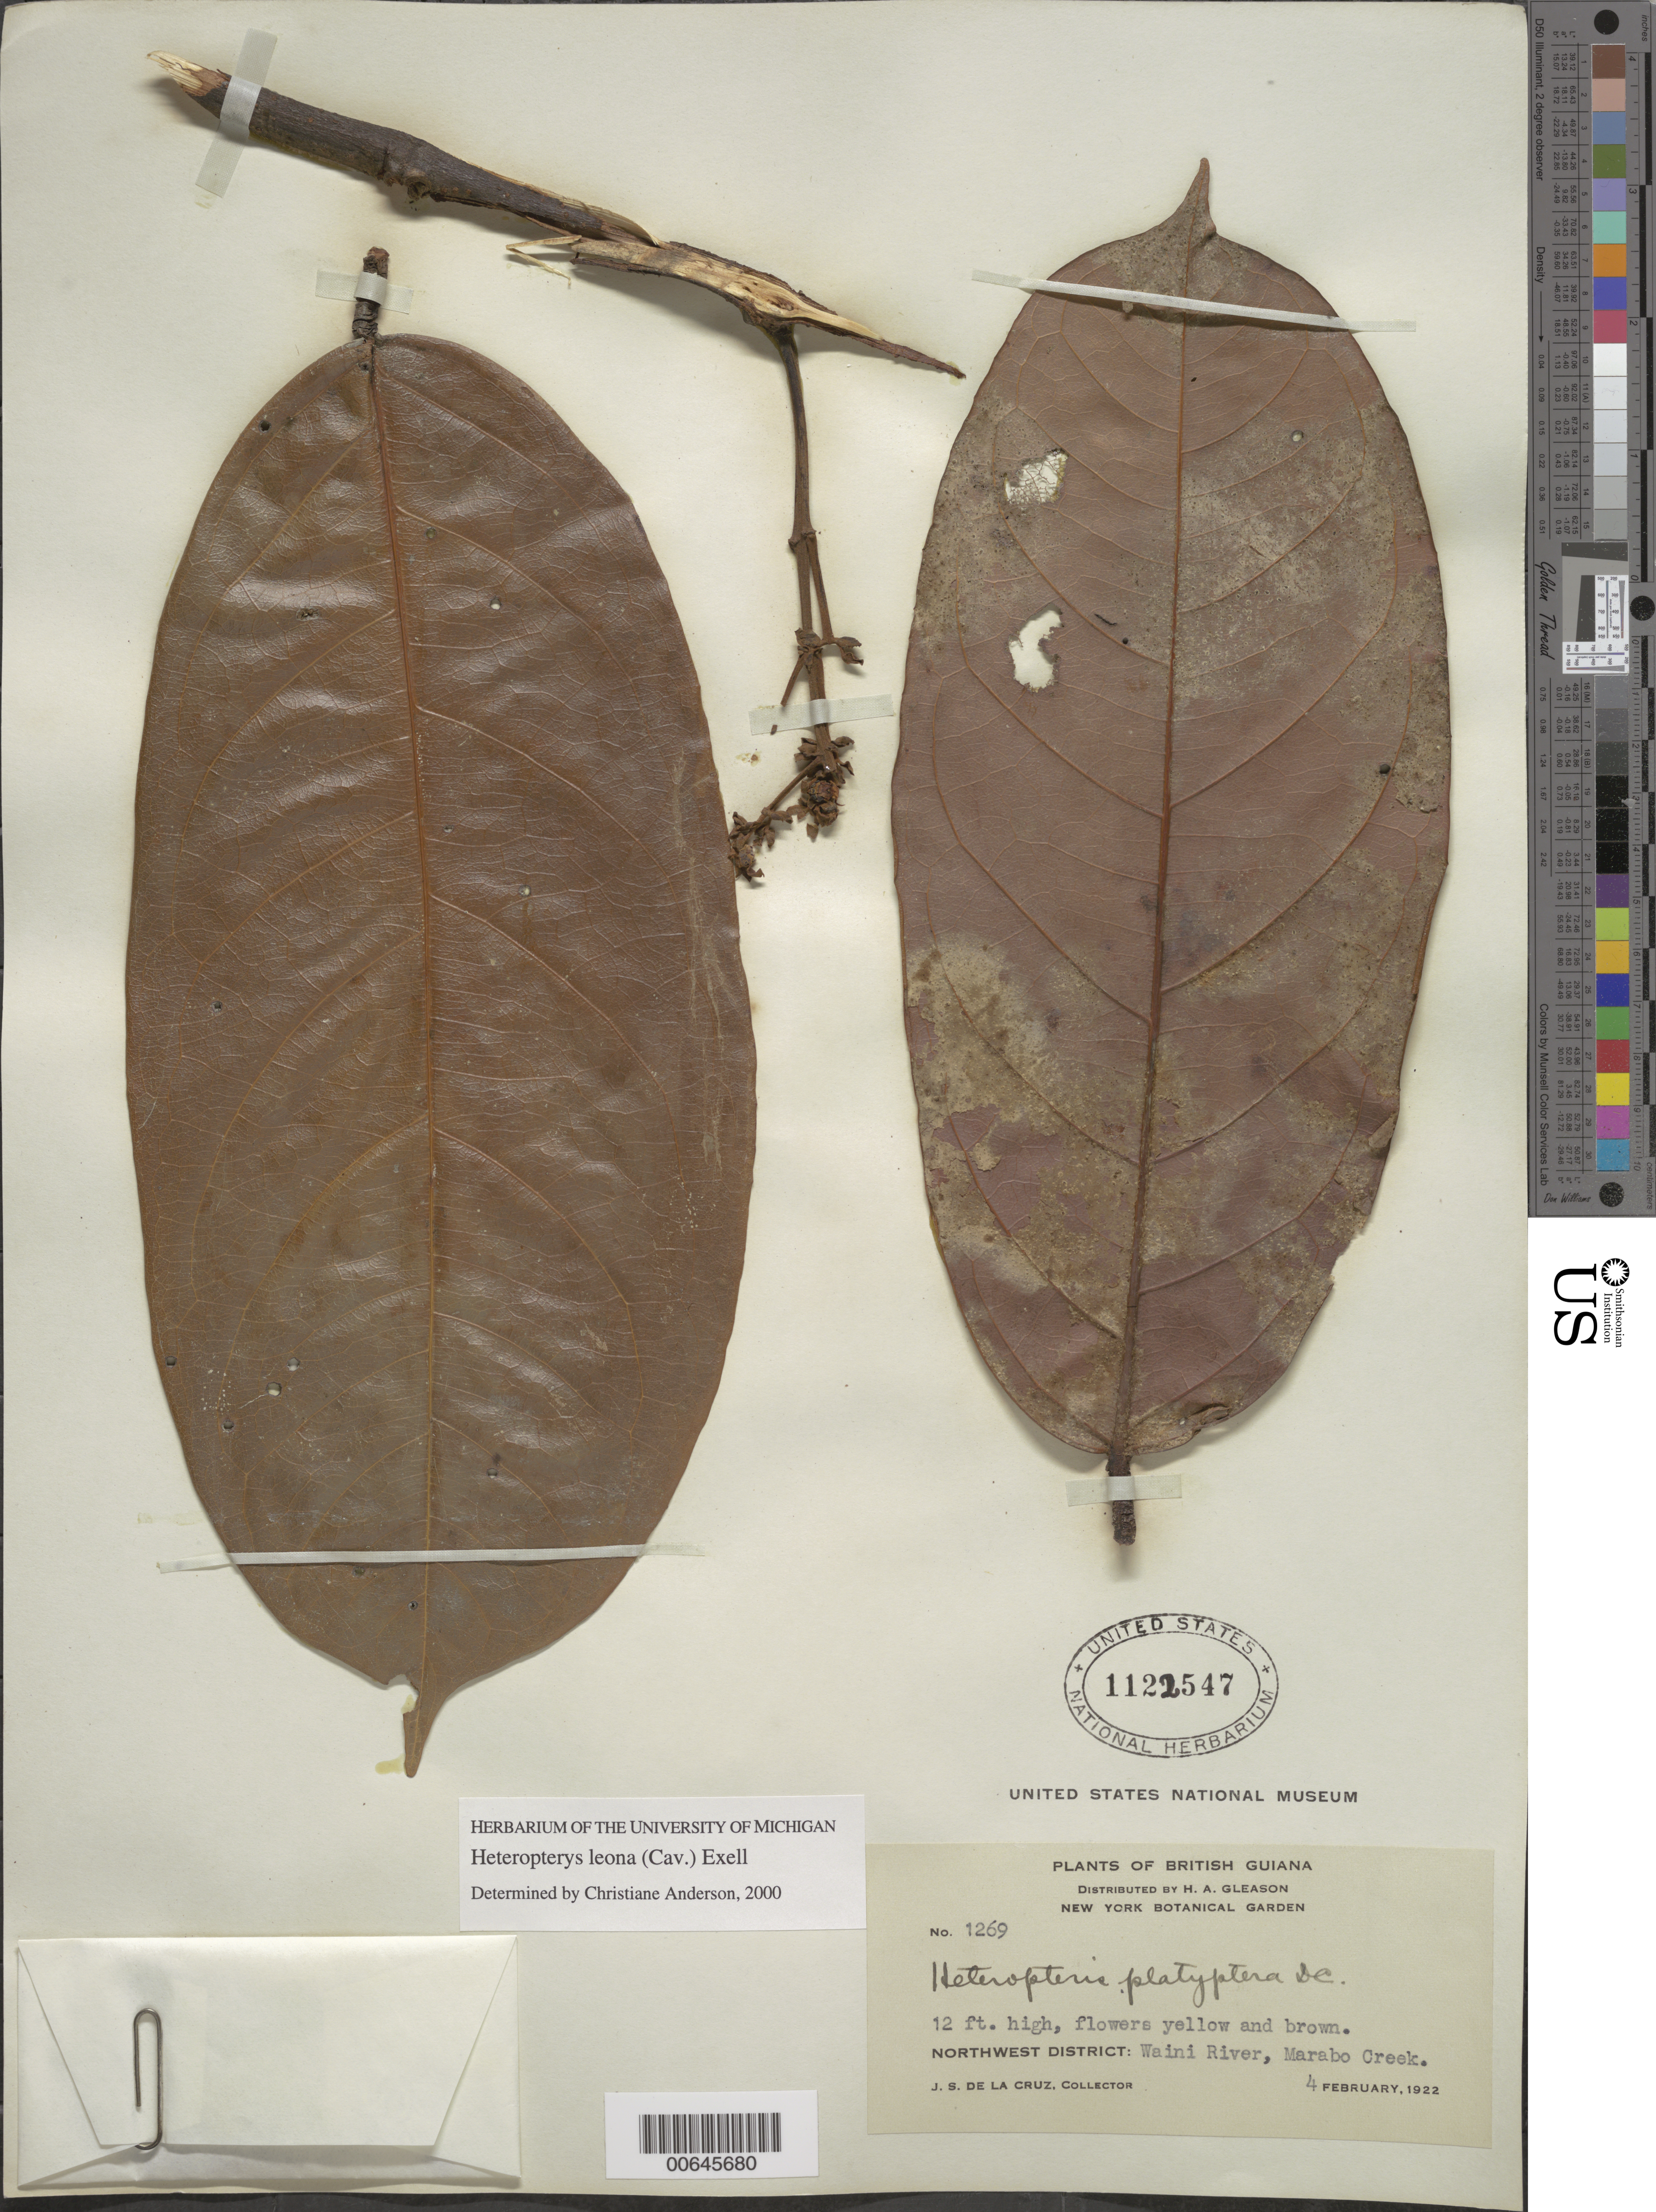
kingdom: Plantae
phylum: Tracheophyta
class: Magnoliopsida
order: Malpighiales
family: Malpighiaceae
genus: Heteropterys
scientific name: Heteropterys leona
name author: (Cav.) Exell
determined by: Anderson, C.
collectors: J. S. de la Cruz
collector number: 1269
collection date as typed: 4-Feb-22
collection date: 1922-02-04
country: Guyana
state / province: Barima-Waini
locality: Waini River, Marabo Creek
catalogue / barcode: US 1122547